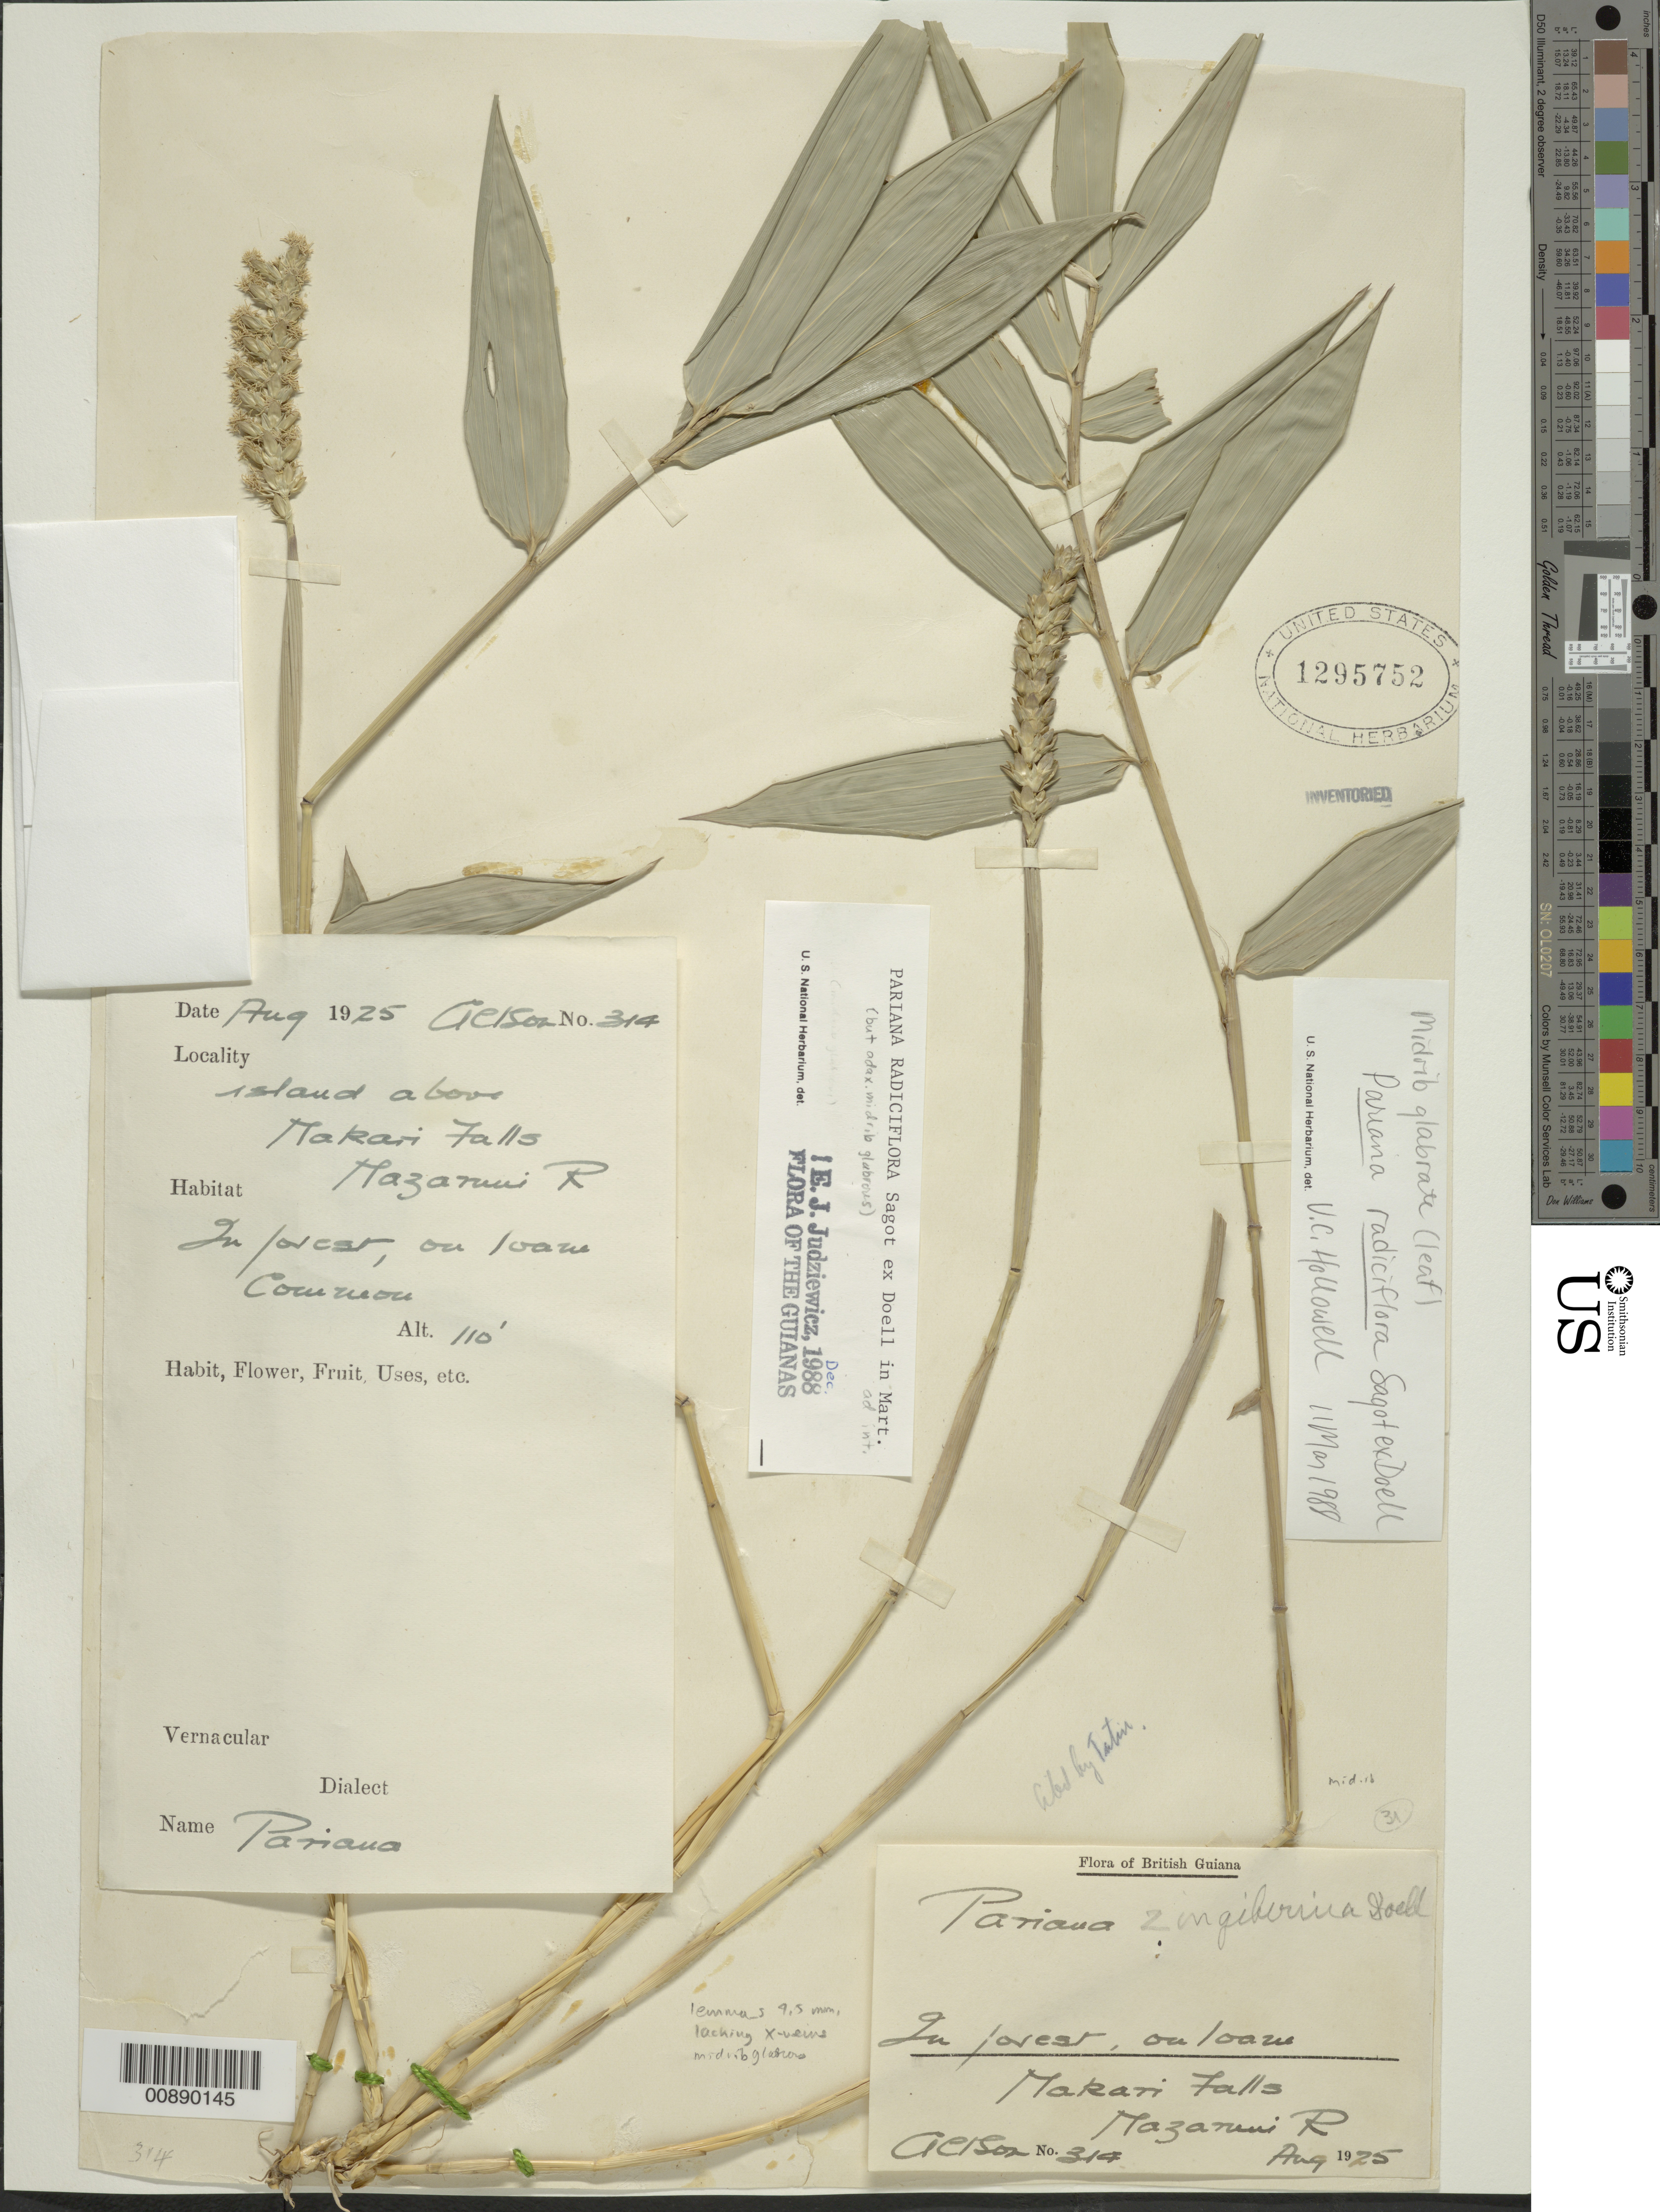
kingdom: Plantae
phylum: Tracheophyta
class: Liliopsida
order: Poales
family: Poaceae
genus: Pariana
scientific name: Pariana radiciflora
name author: Sagot ex Döll in Mart.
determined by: Judziewicz, E. J.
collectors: R. Altson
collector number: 314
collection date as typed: Aug-25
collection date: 1925-08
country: Guyana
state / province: Cuyuni-Mazaruni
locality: Makari Falls, Mazaruni R.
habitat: Forest, on loam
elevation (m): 34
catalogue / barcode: US 1295752